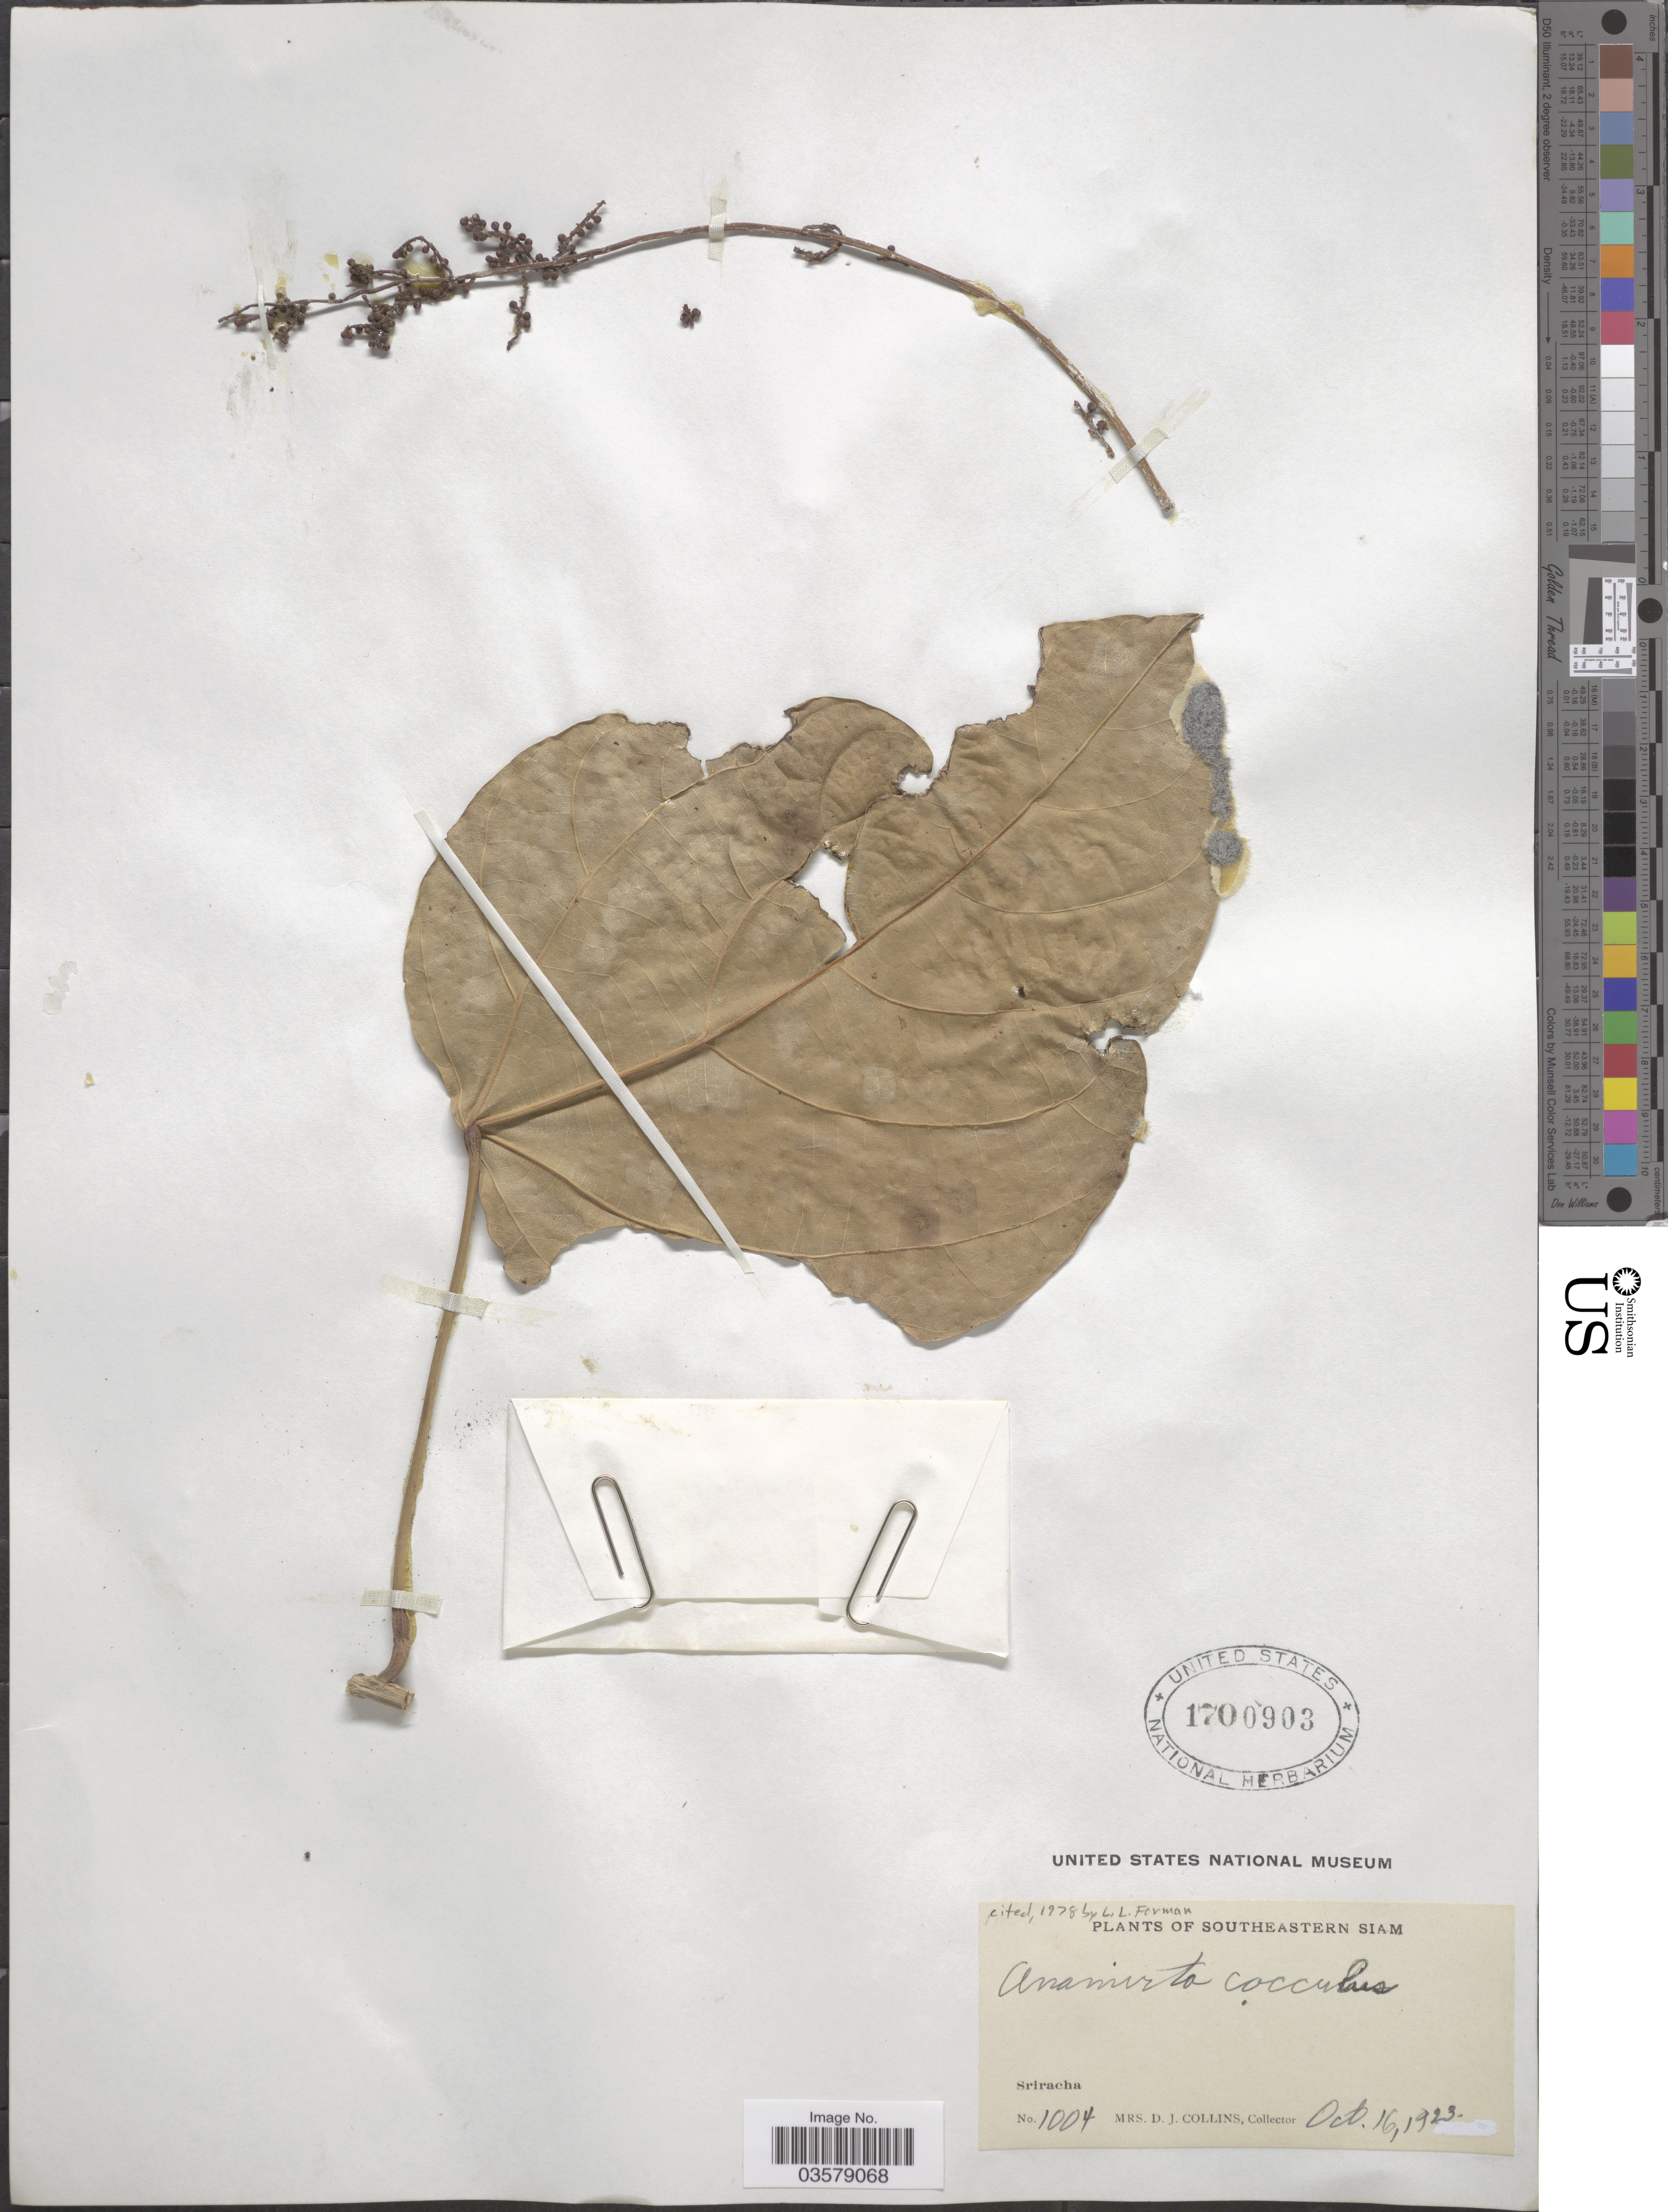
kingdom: Plantae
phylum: Tracheophyta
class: Magnoliopsida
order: Ranunculales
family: Menispermaceae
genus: Anamirta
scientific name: Anamirta cocculus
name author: (L.) Wight & Arn.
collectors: Mrs. D. J. Collins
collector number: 1004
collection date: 1923-10-16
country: Thailand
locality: Southeastern Siam. Sriracha.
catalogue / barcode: US 1700903